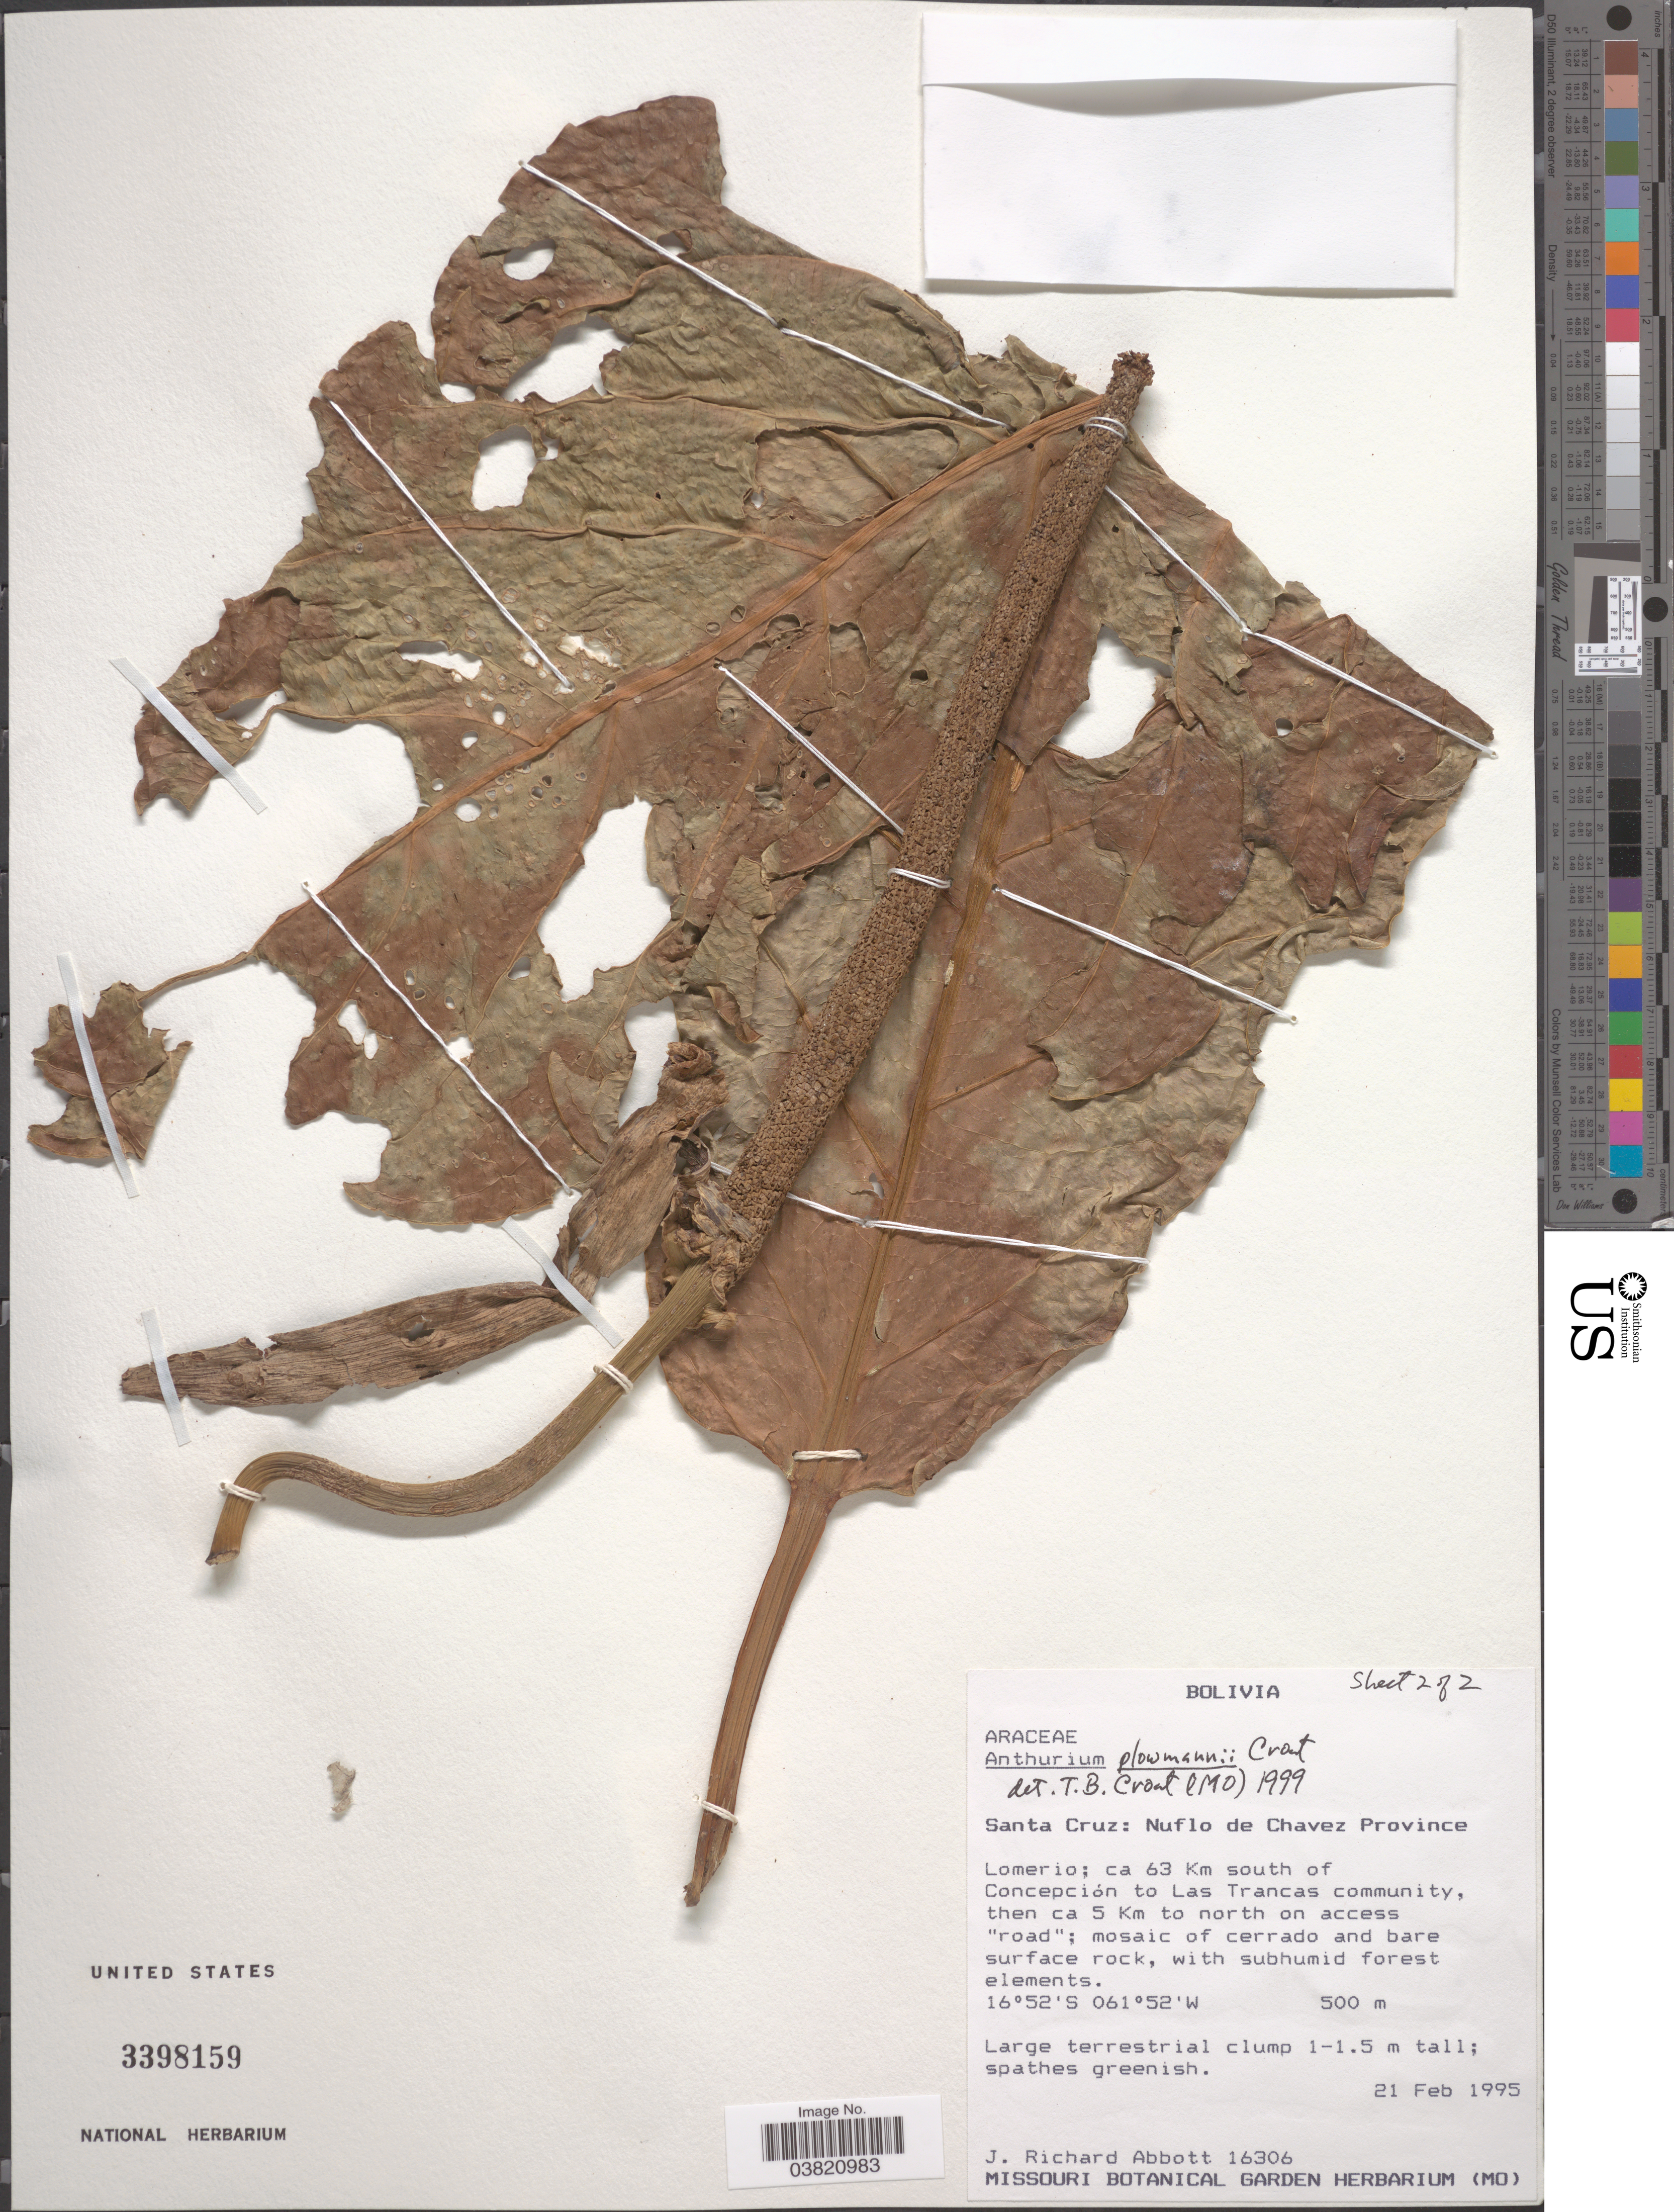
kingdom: Plantae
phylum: Tracheophyta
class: Liliopsida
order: Alismatales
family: Araceae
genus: Anthurium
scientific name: Anthurium plowmanii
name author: Croat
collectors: J. R. Abbott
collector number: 16306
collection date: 1995-02-21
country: Bolivia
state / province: Santa Cruz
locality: Nuflo de Chavez Province. Lomerio; ca 63 Km south of Concepción to Las Trancas community, then ca 5 Km to north on access "road".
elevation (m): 500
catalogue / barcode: US 3398159